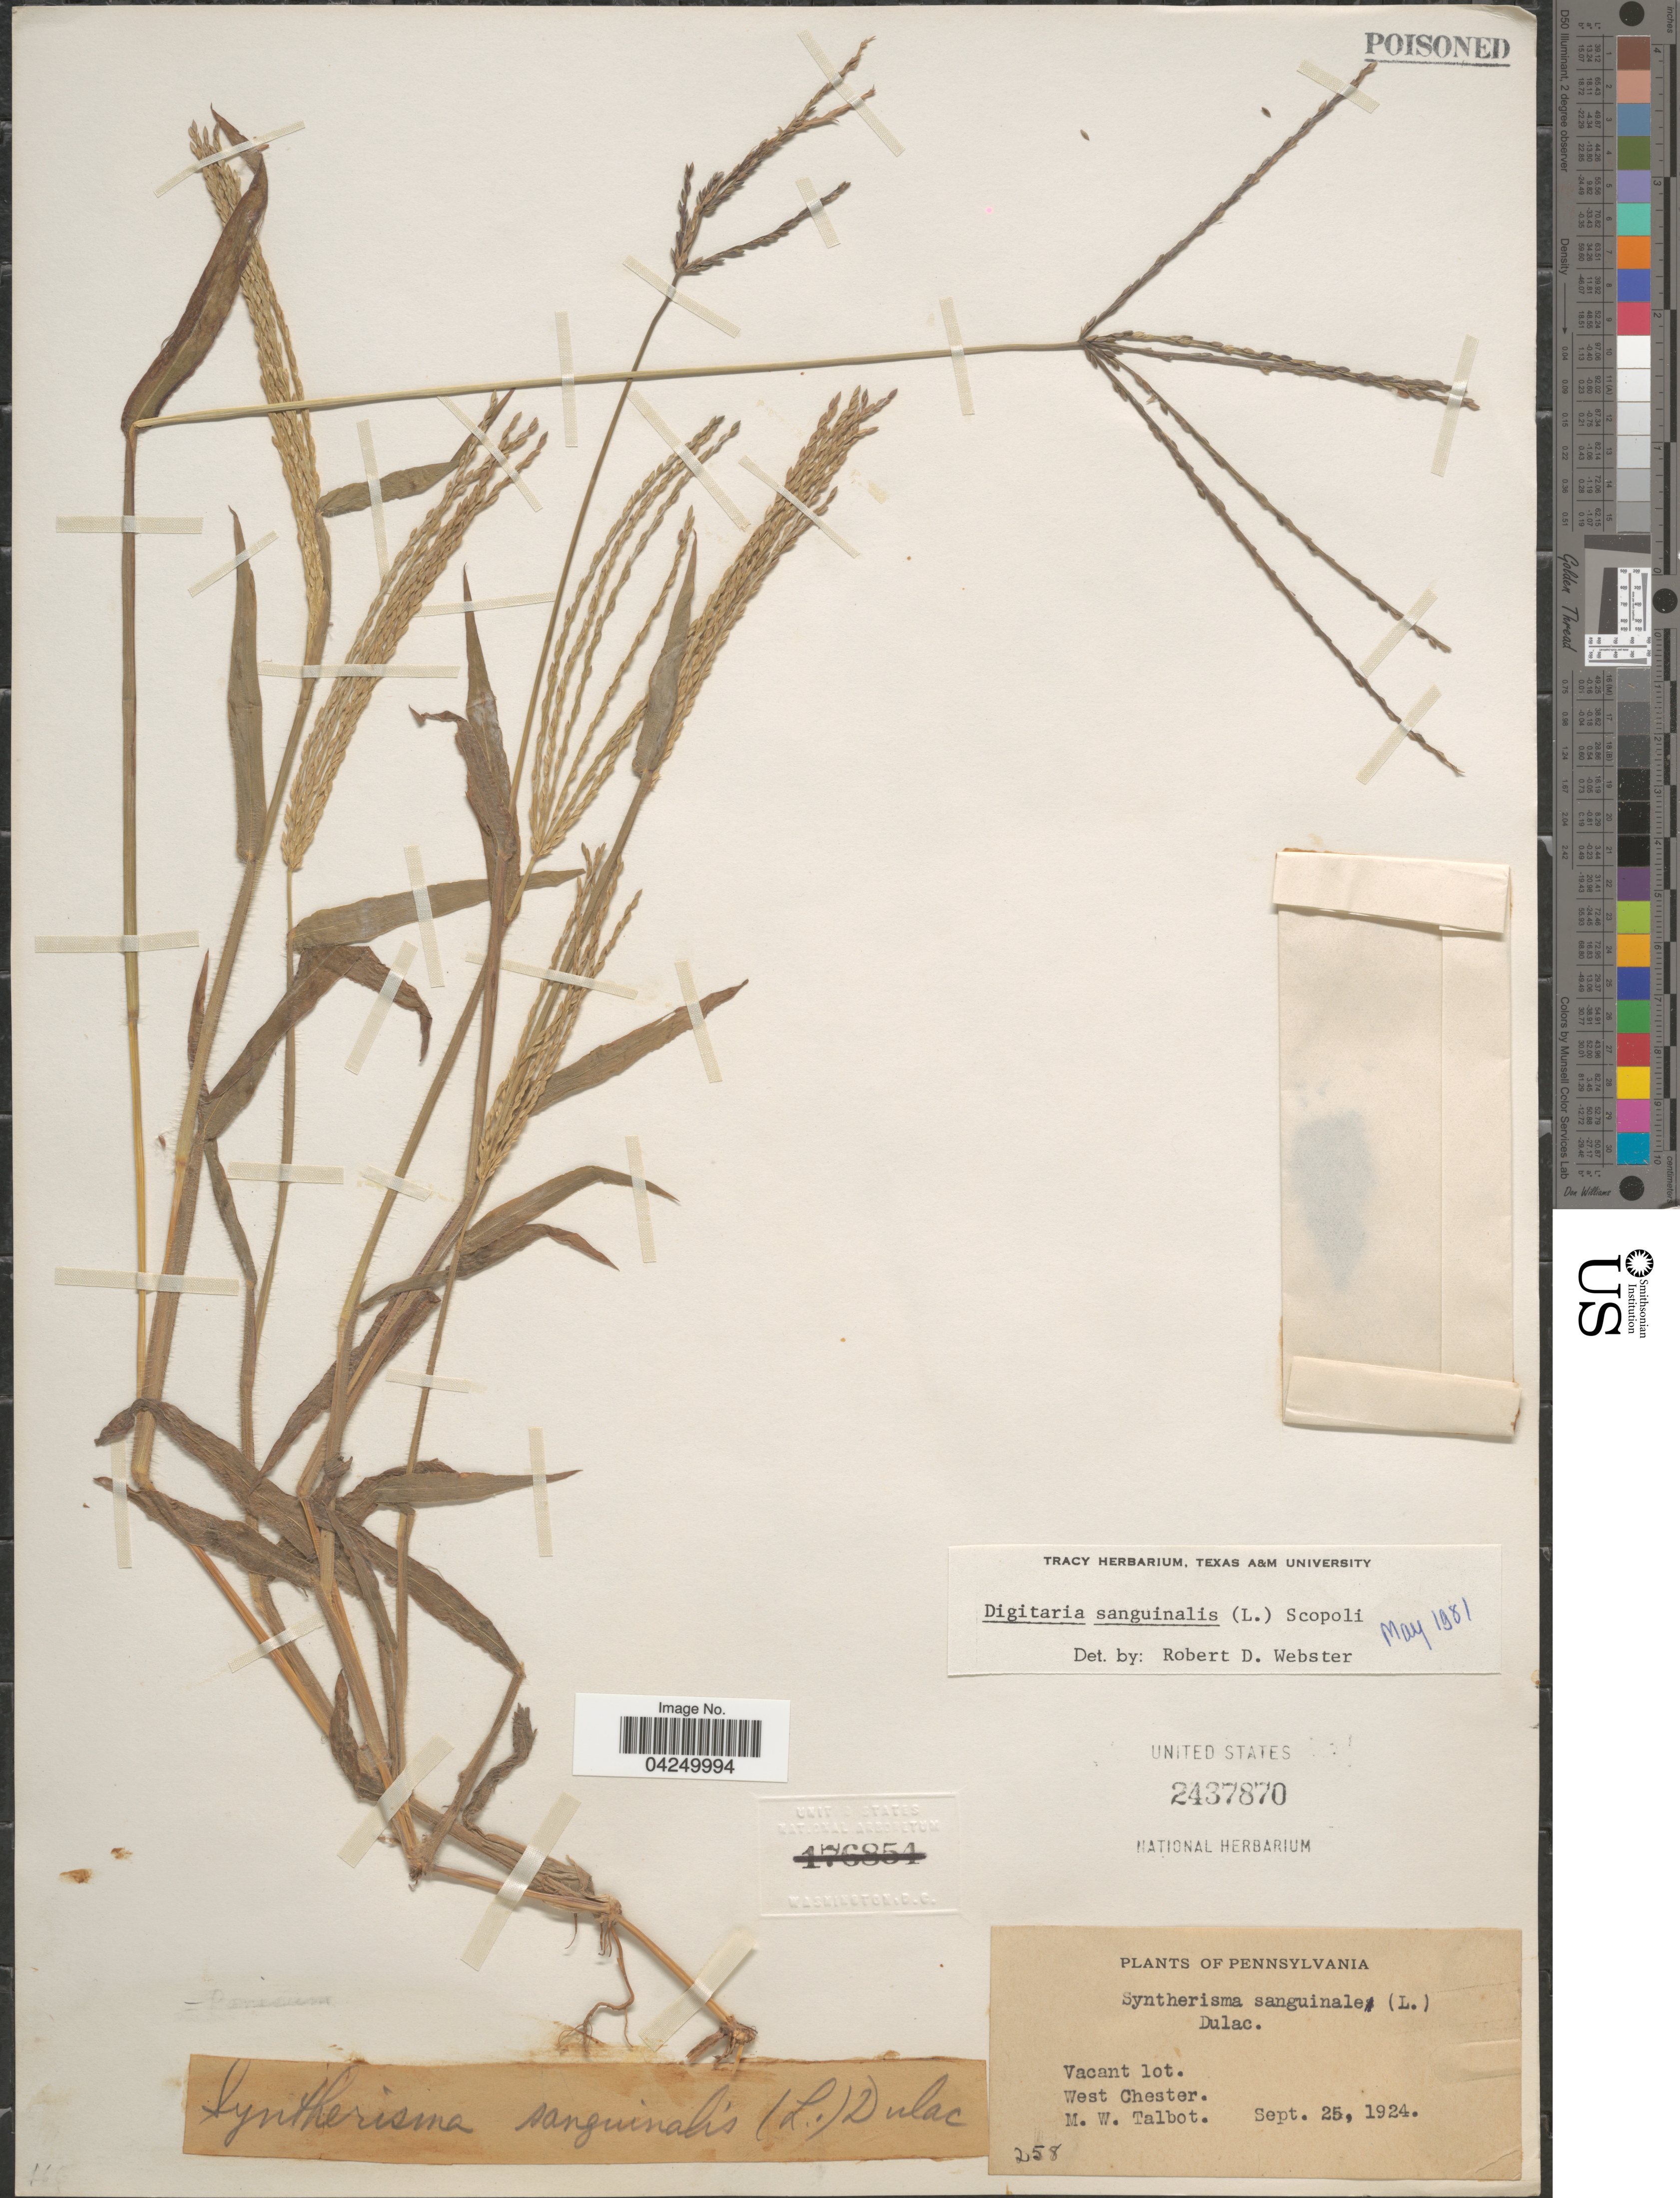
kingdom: Plantae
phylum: Tracheophyta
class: Liliopsida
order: Poales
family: Poaceae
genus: Digitaria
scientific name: Digitaria sanguinalis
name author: (L.) Scop.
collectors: M. Talbot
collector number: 258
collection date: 1924-09-25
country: United States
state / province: Pennsylvania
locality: Vacant lot. West Chester.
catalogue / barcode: US 2437870